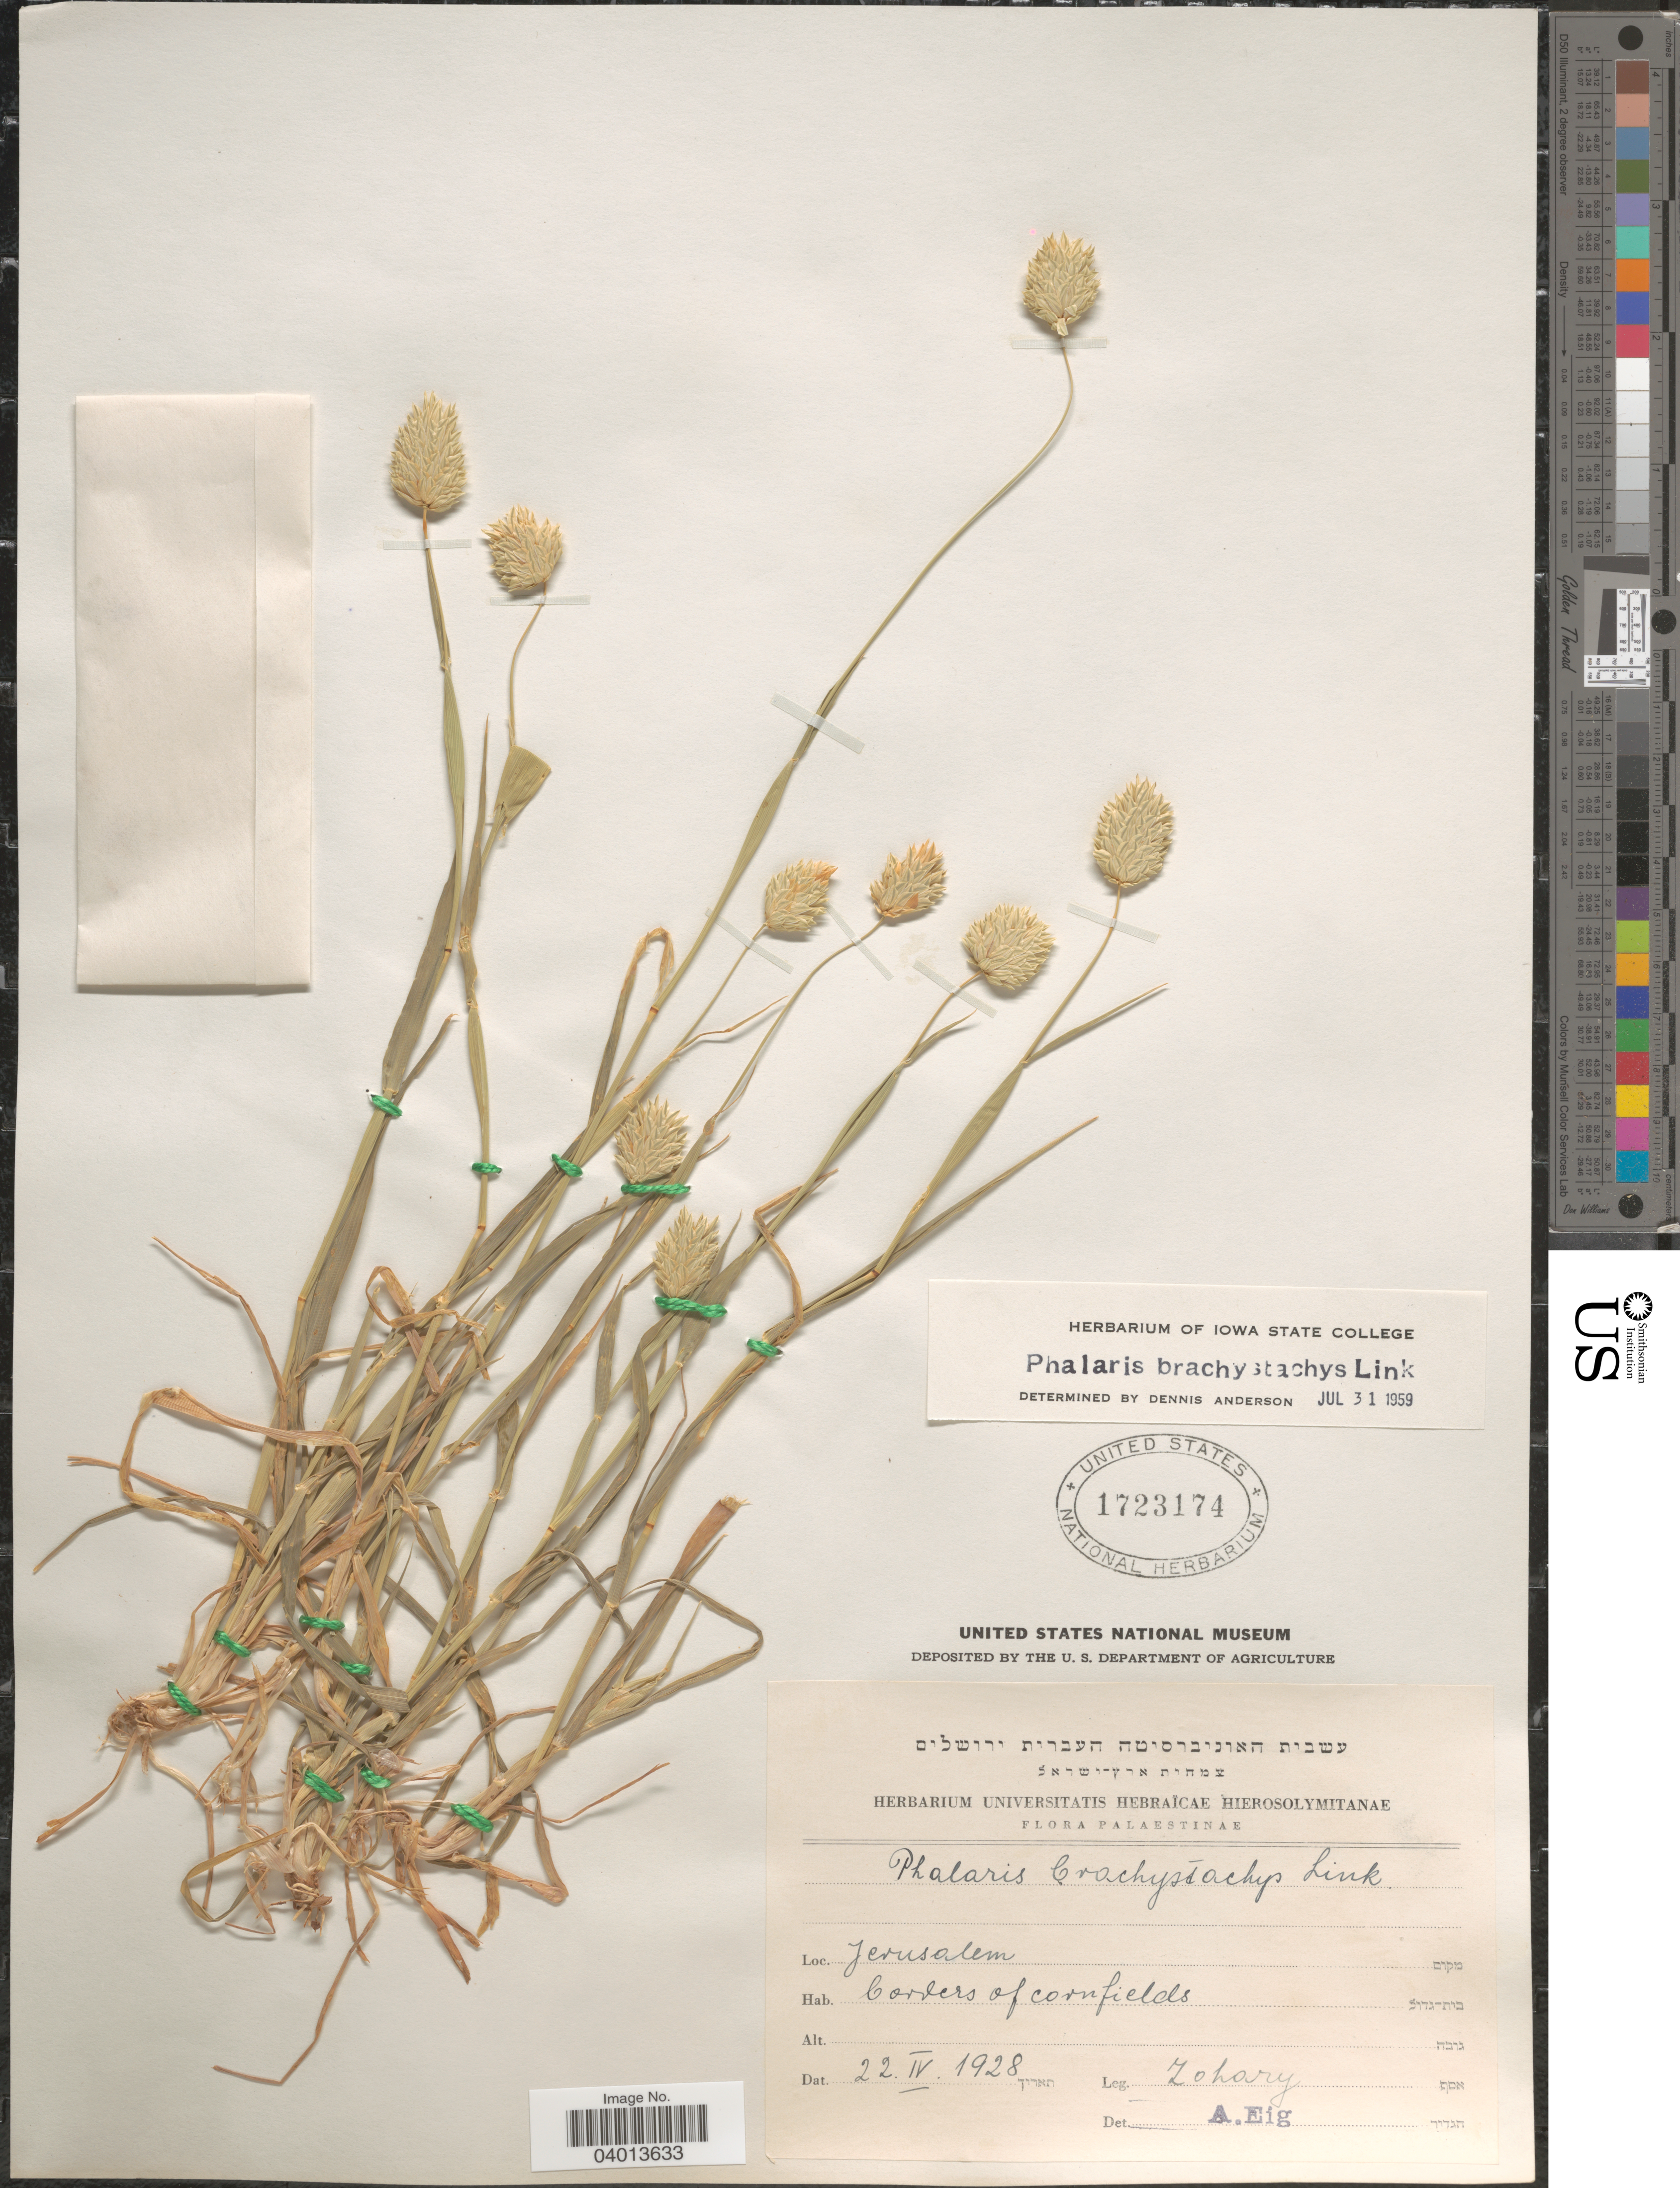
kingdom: Plantae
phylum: Tracheophyta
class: Liliopsida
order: Poales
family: Poaceae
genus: Phalaris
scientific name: Phalaris brachystachys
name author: Link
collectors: Zohary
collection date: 1928-04-22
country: Israel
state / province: Jerusalem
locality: Borders of cornfields.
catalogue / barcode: US 1723174